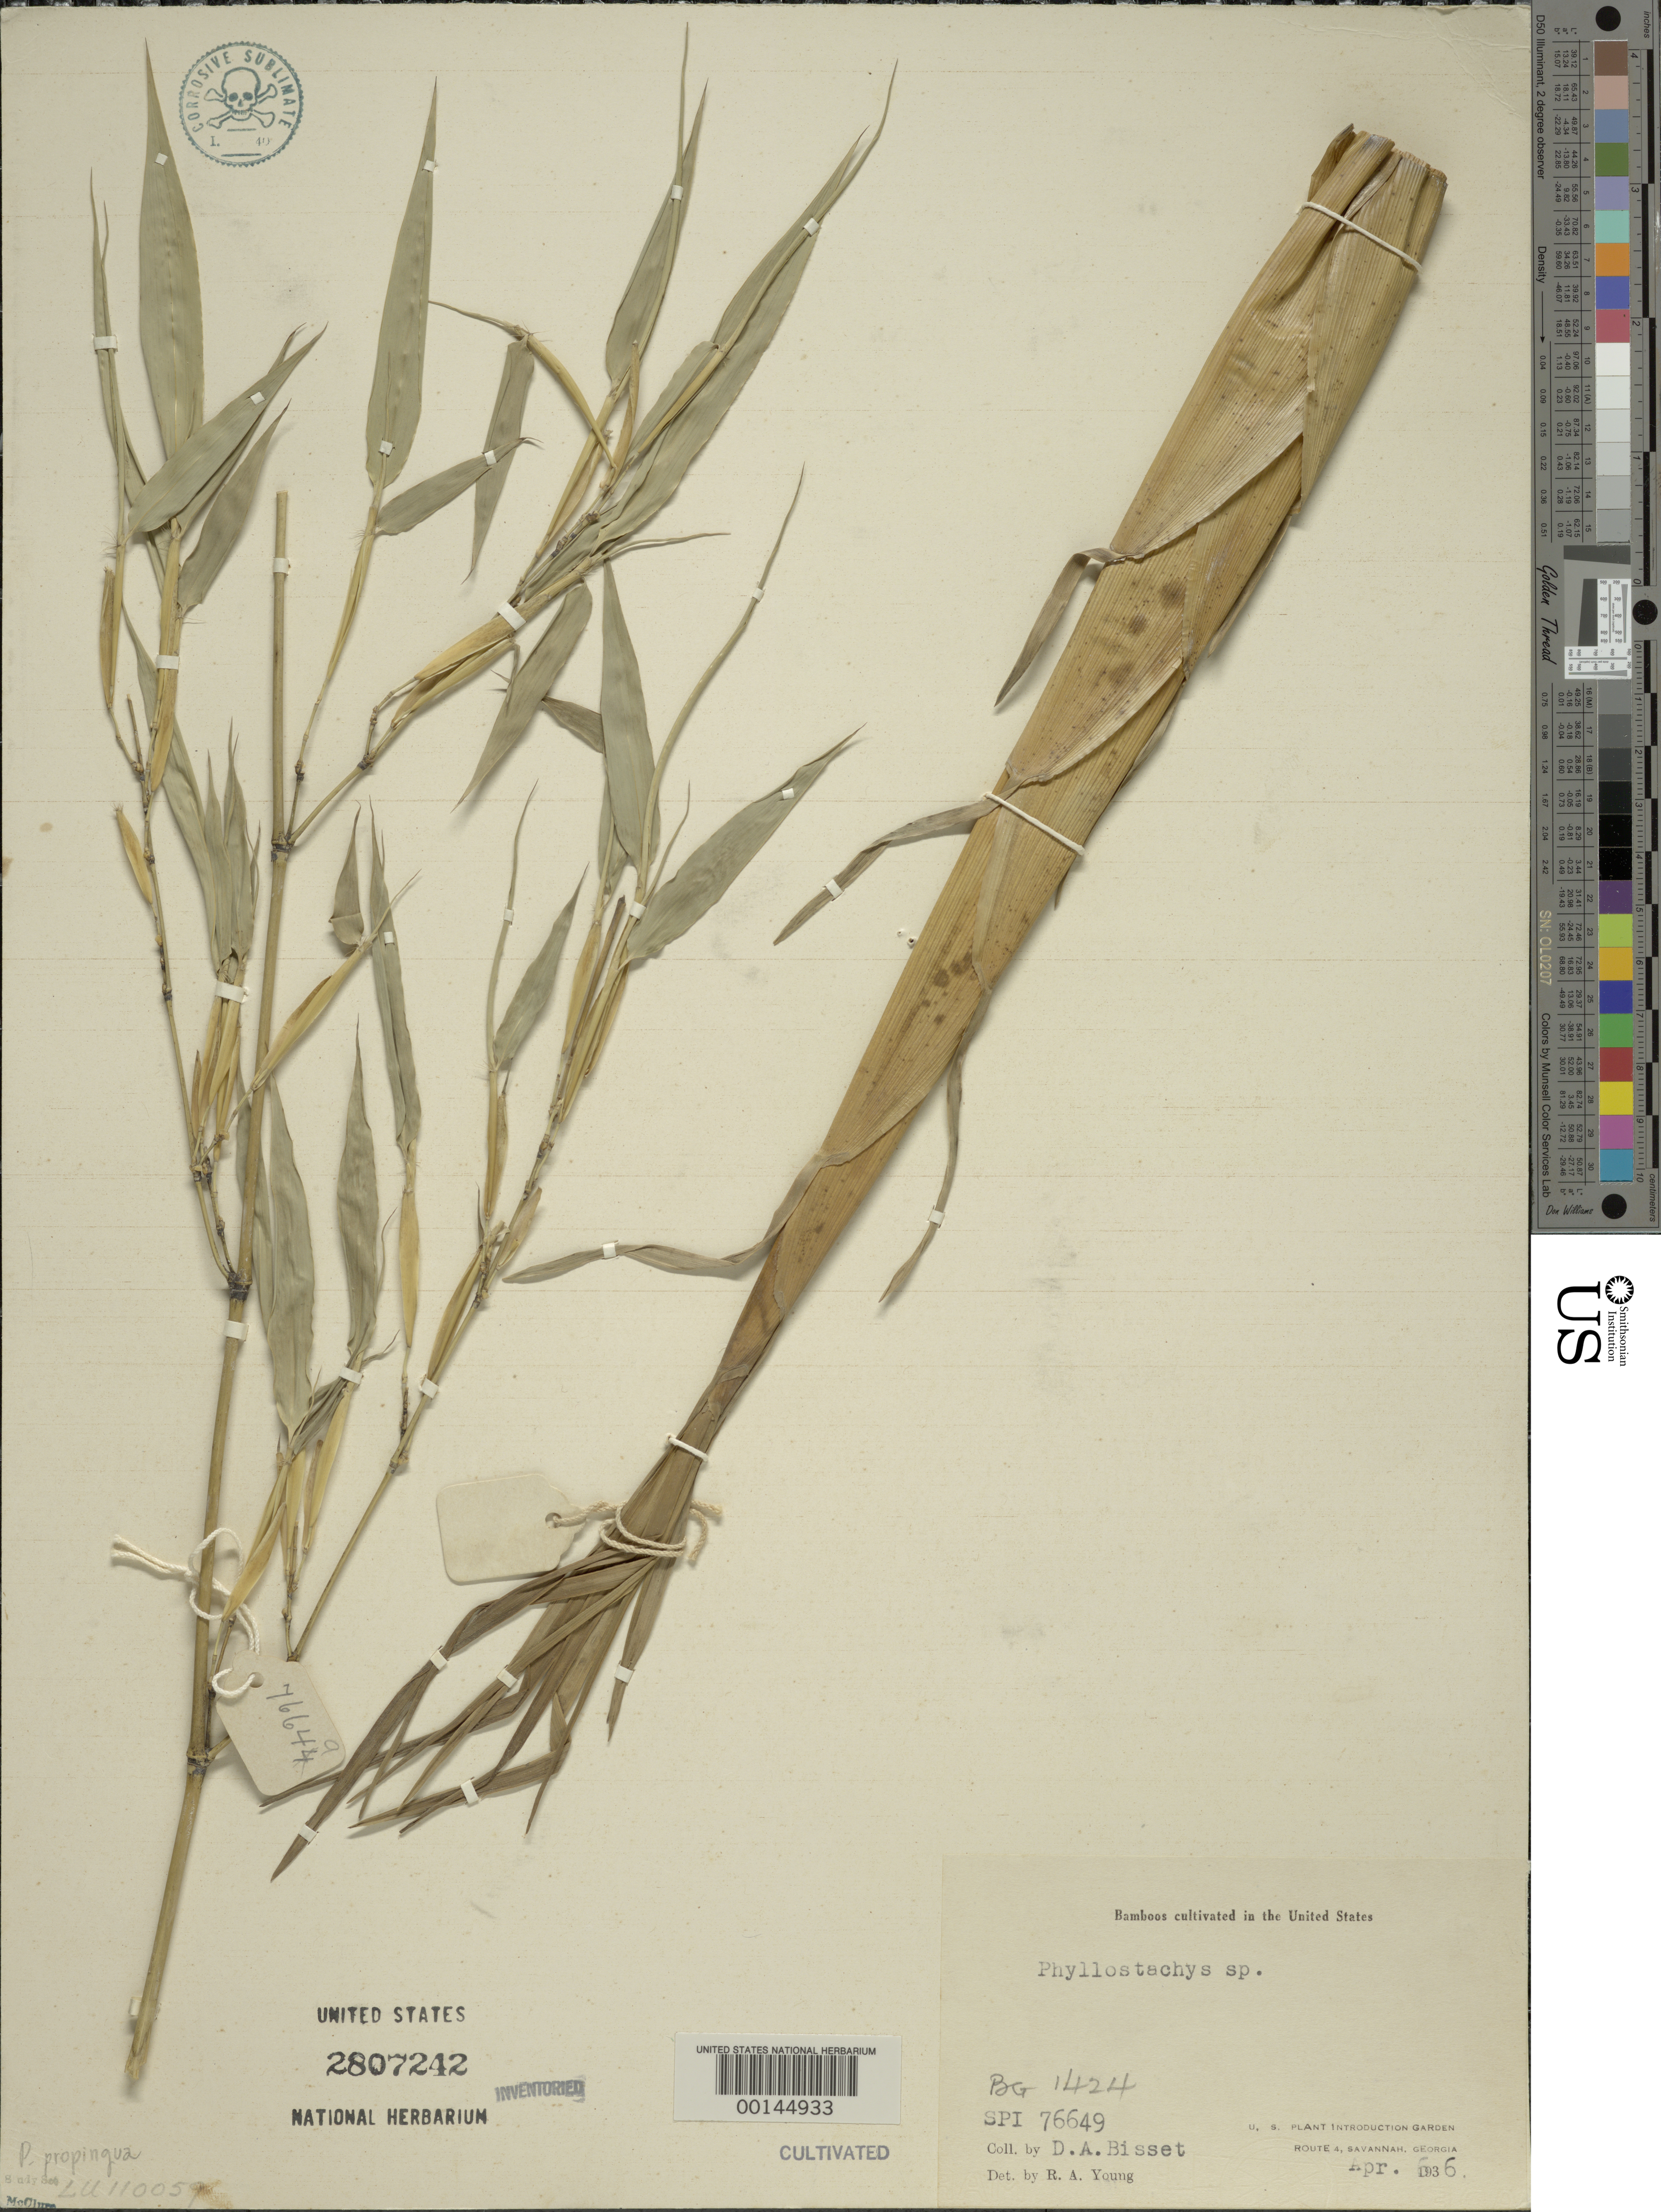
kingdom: Plantae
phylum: Tracheophyta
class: Liliopsida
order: Poales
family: Poaceae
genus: Phyllostachys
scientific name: Phyllostachys propinqua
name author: McClure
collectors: D. Bisset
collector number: SPI 76649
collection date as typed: Apr 1936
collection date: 1936-04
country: United States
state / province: Georgia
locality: Savannah, Barbour Lathrop P.I. garden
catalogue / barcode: US 2807242